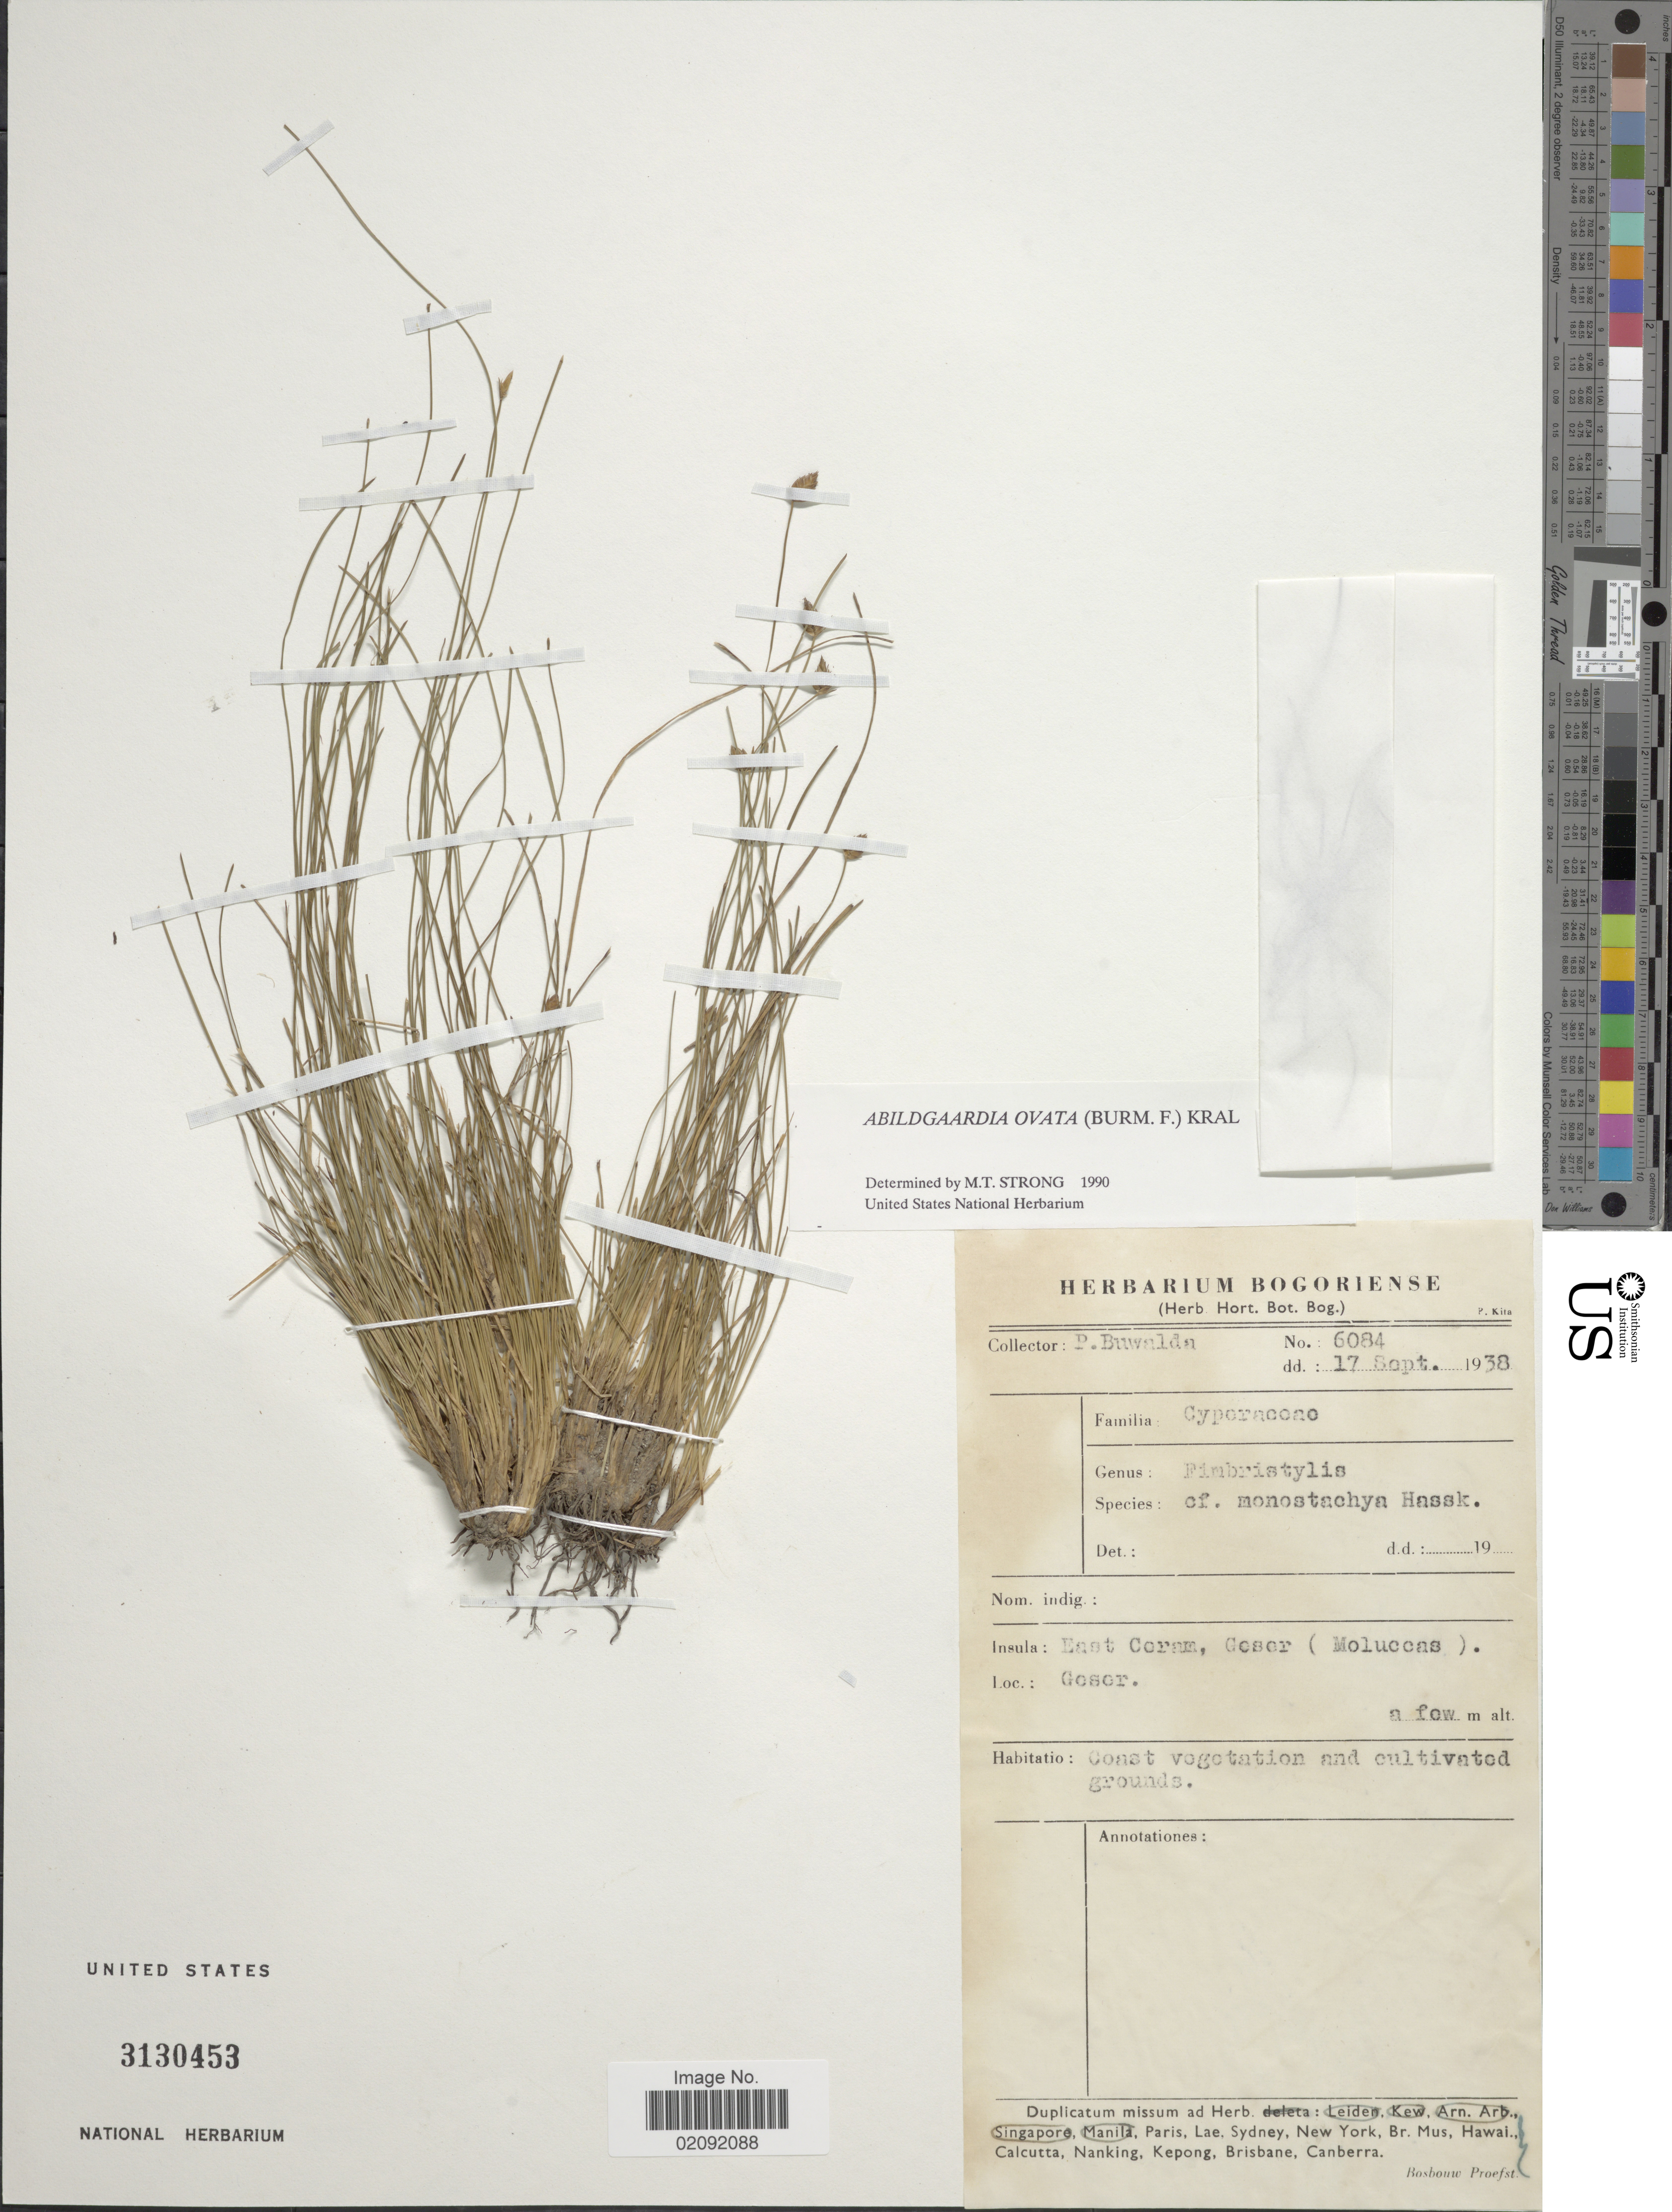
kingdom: Plantae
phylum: Tracheophyta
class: Liliopsida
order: Poales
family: Cyperaceae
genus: Abildgaardia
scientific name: Abildgaardia ovata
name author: (Burm. f.) Kral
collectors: P. Buwalda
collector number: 6084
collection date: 1938-09-17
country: Indonesia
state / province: Maluku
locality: East Coram, Coser (Moluccas), Goser, Coast vegetation and cultivated grounds. [interpreted]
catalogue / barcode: US 3130453